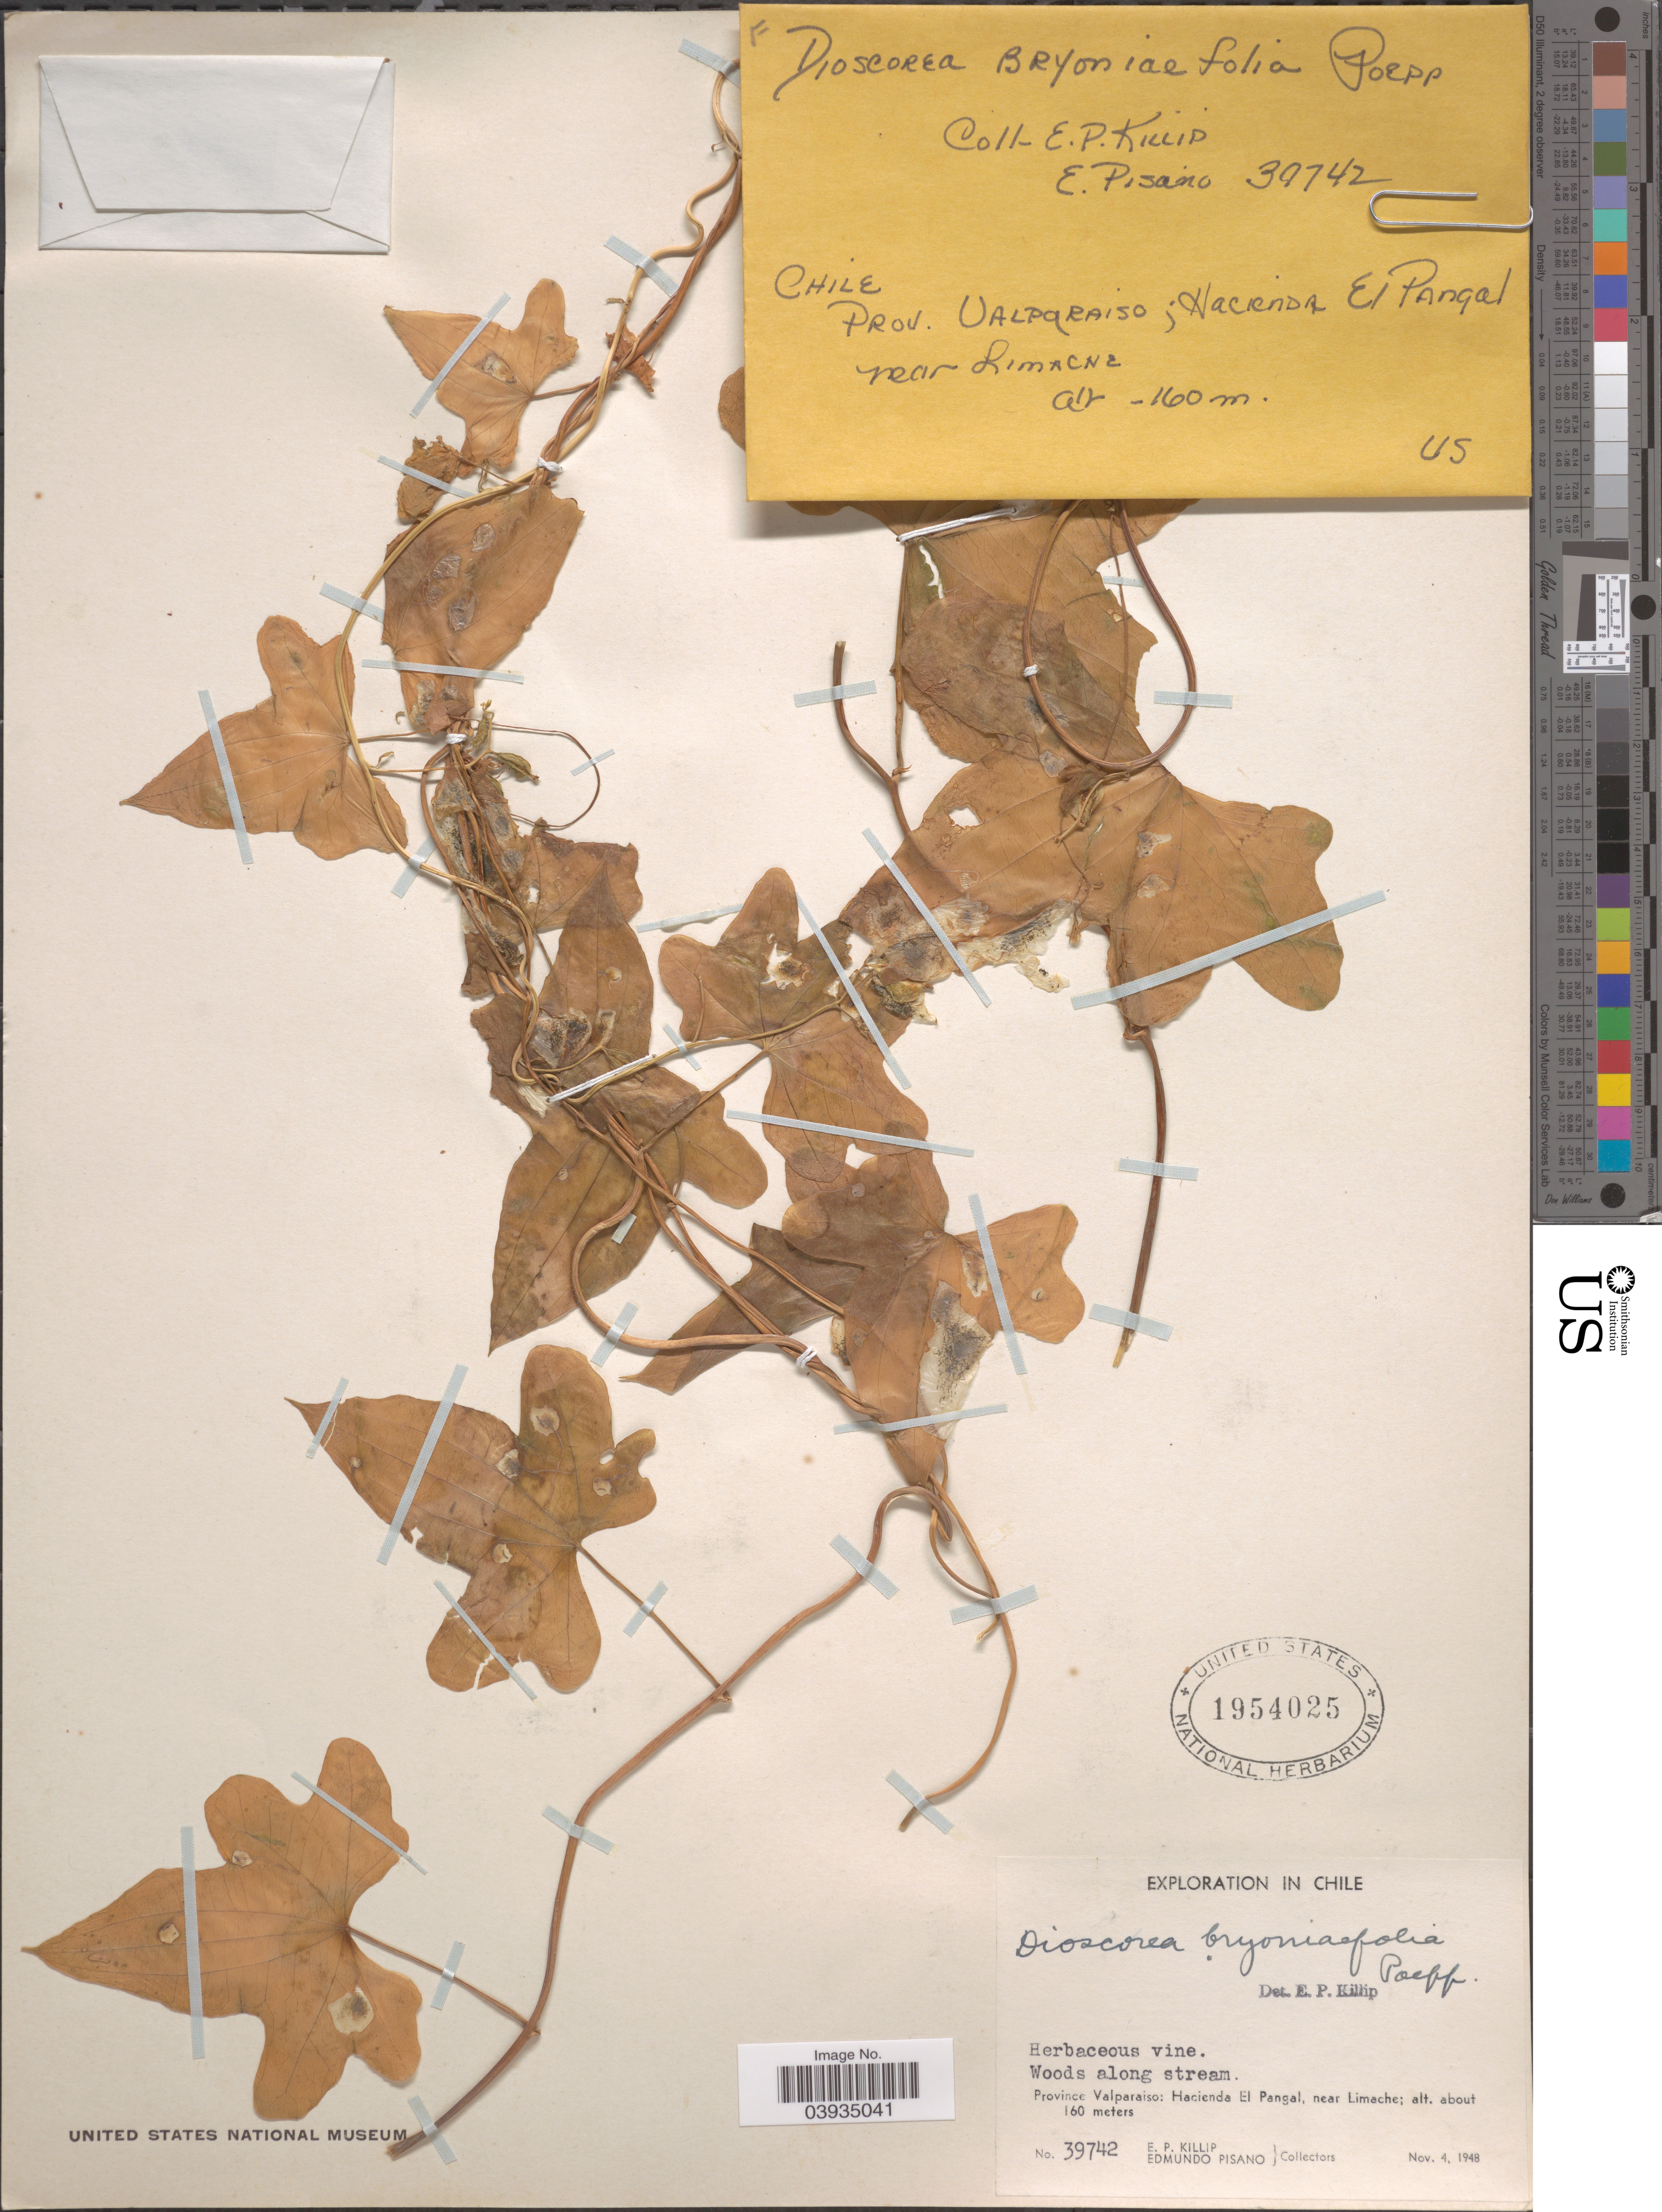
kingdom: Plantae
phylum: Tracheophyta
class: Liliopsida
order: Dioscoreales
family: Dioscoreaceae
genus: Dioscorea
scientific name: Dioscorea bryoniifolia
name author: Poepp.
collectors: E. P. Killip & E. Pisano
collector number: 39742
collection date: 1948-11-04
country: Chile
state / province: Valparaíso (V)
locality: Province Valparaiso: Hacienda El Pangal, near Limache.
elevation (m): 160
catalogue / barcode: US 1954025